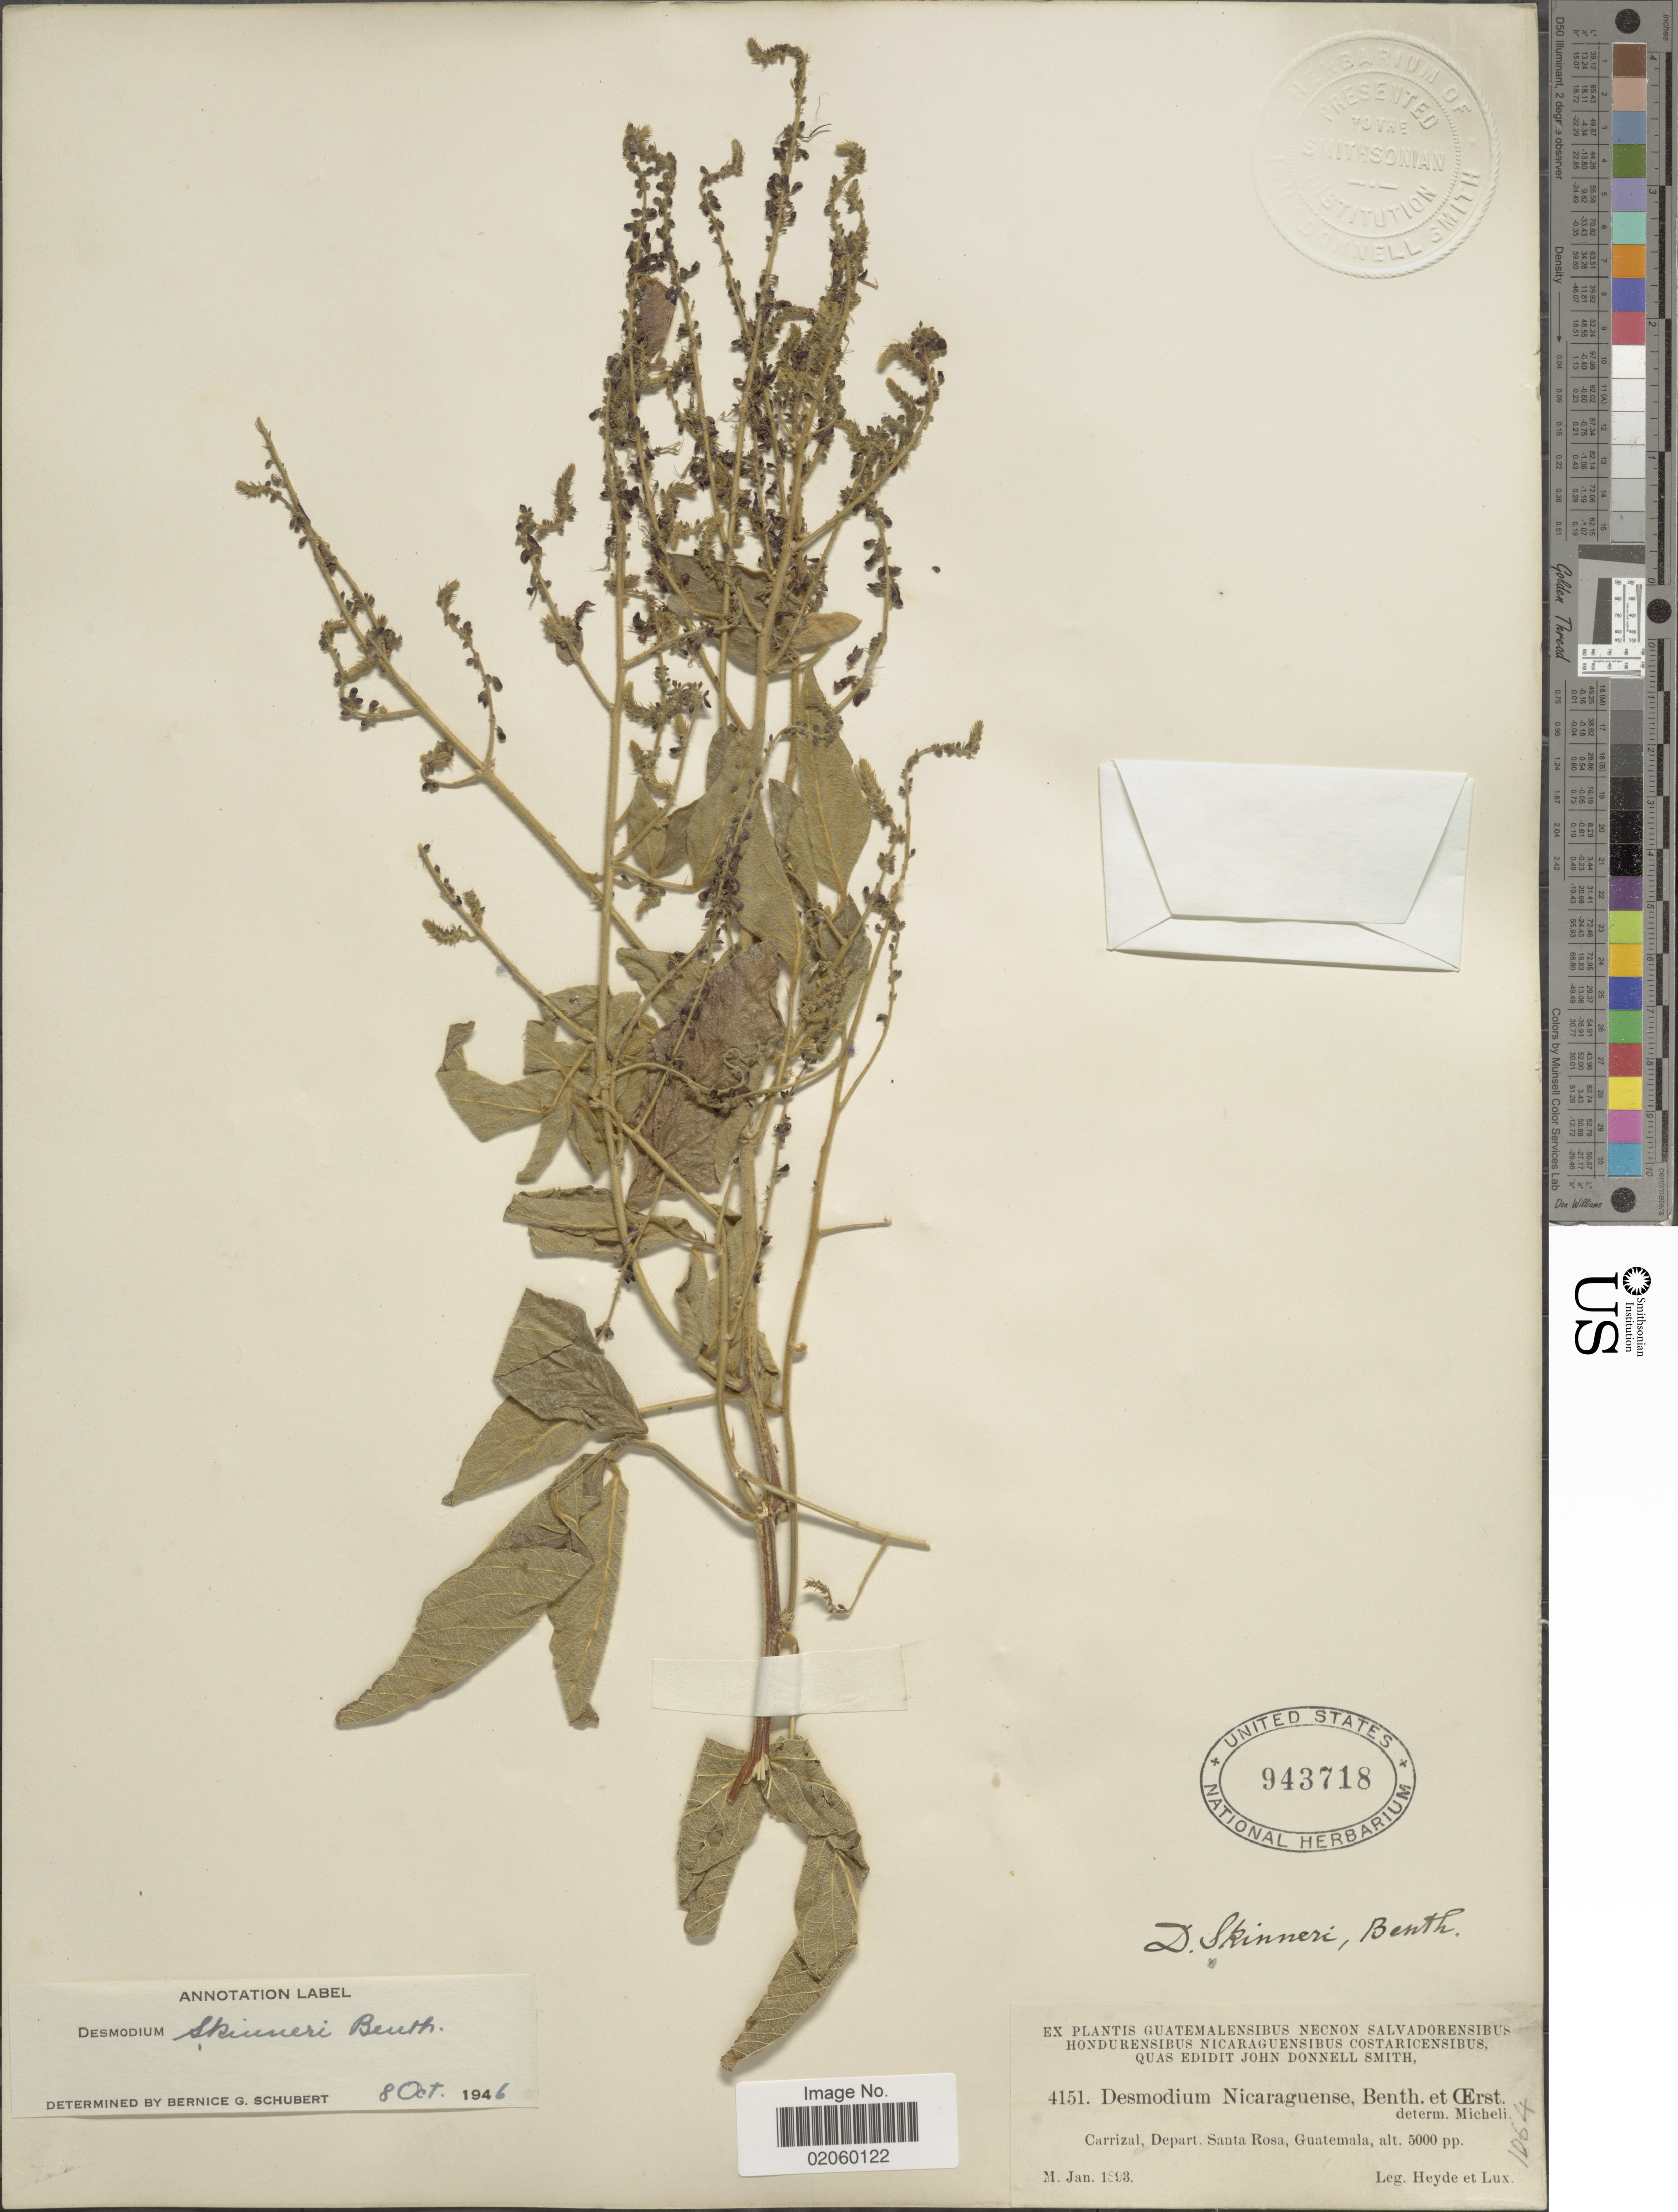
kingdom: Plantae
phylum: Tracheophyta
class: Magnoliopsida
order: Fabales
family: Fabaceae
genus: Desmodium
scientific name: Desmodium skinneri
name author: Benth. ex Hemsl.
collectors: Heyde & Lux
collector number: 4151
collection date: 1893-01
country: Guatemala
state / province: Santa Rosa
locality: Carrizal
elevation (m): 1524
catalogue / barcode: US 943718